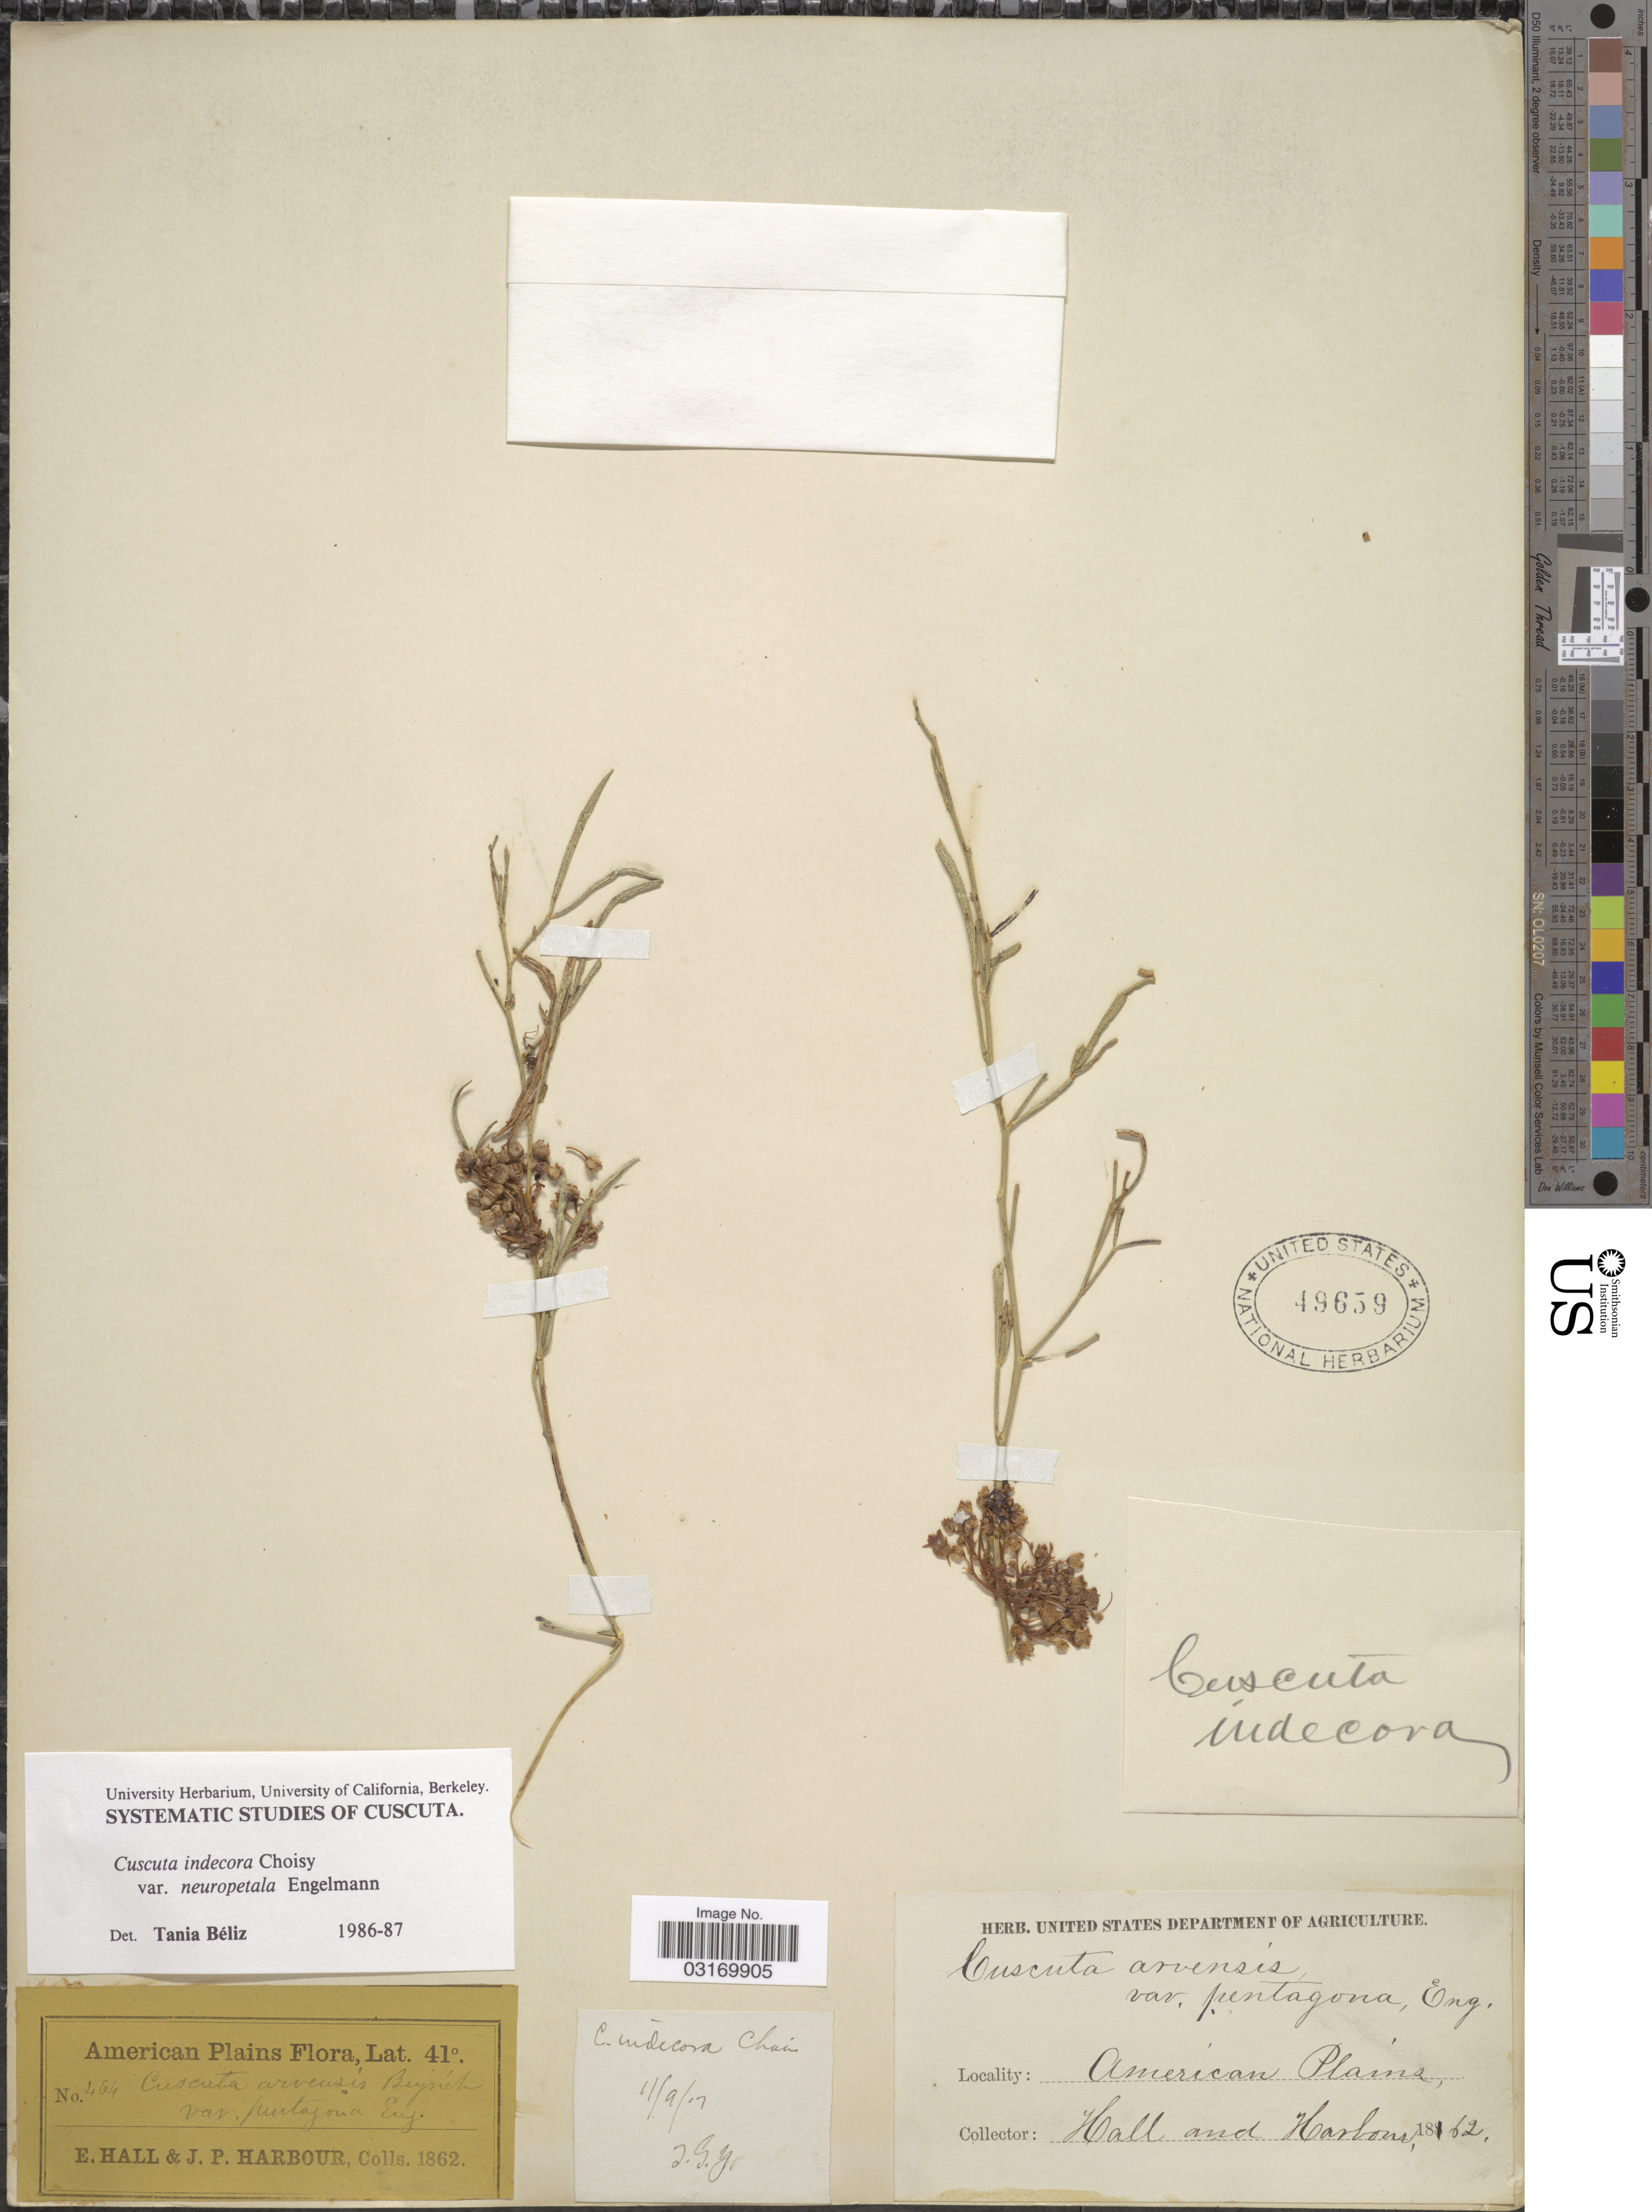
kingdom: Plantae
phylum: Tracheophyta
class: Magnoliopsida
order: Solanales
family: Convolvulaceae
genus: Cuscuta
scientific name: Cuscuta indecora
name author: Choisy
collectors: E. Hall & J. Harbour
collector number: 464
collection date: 1862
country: United States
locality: American Plains.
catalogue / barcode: US 49659